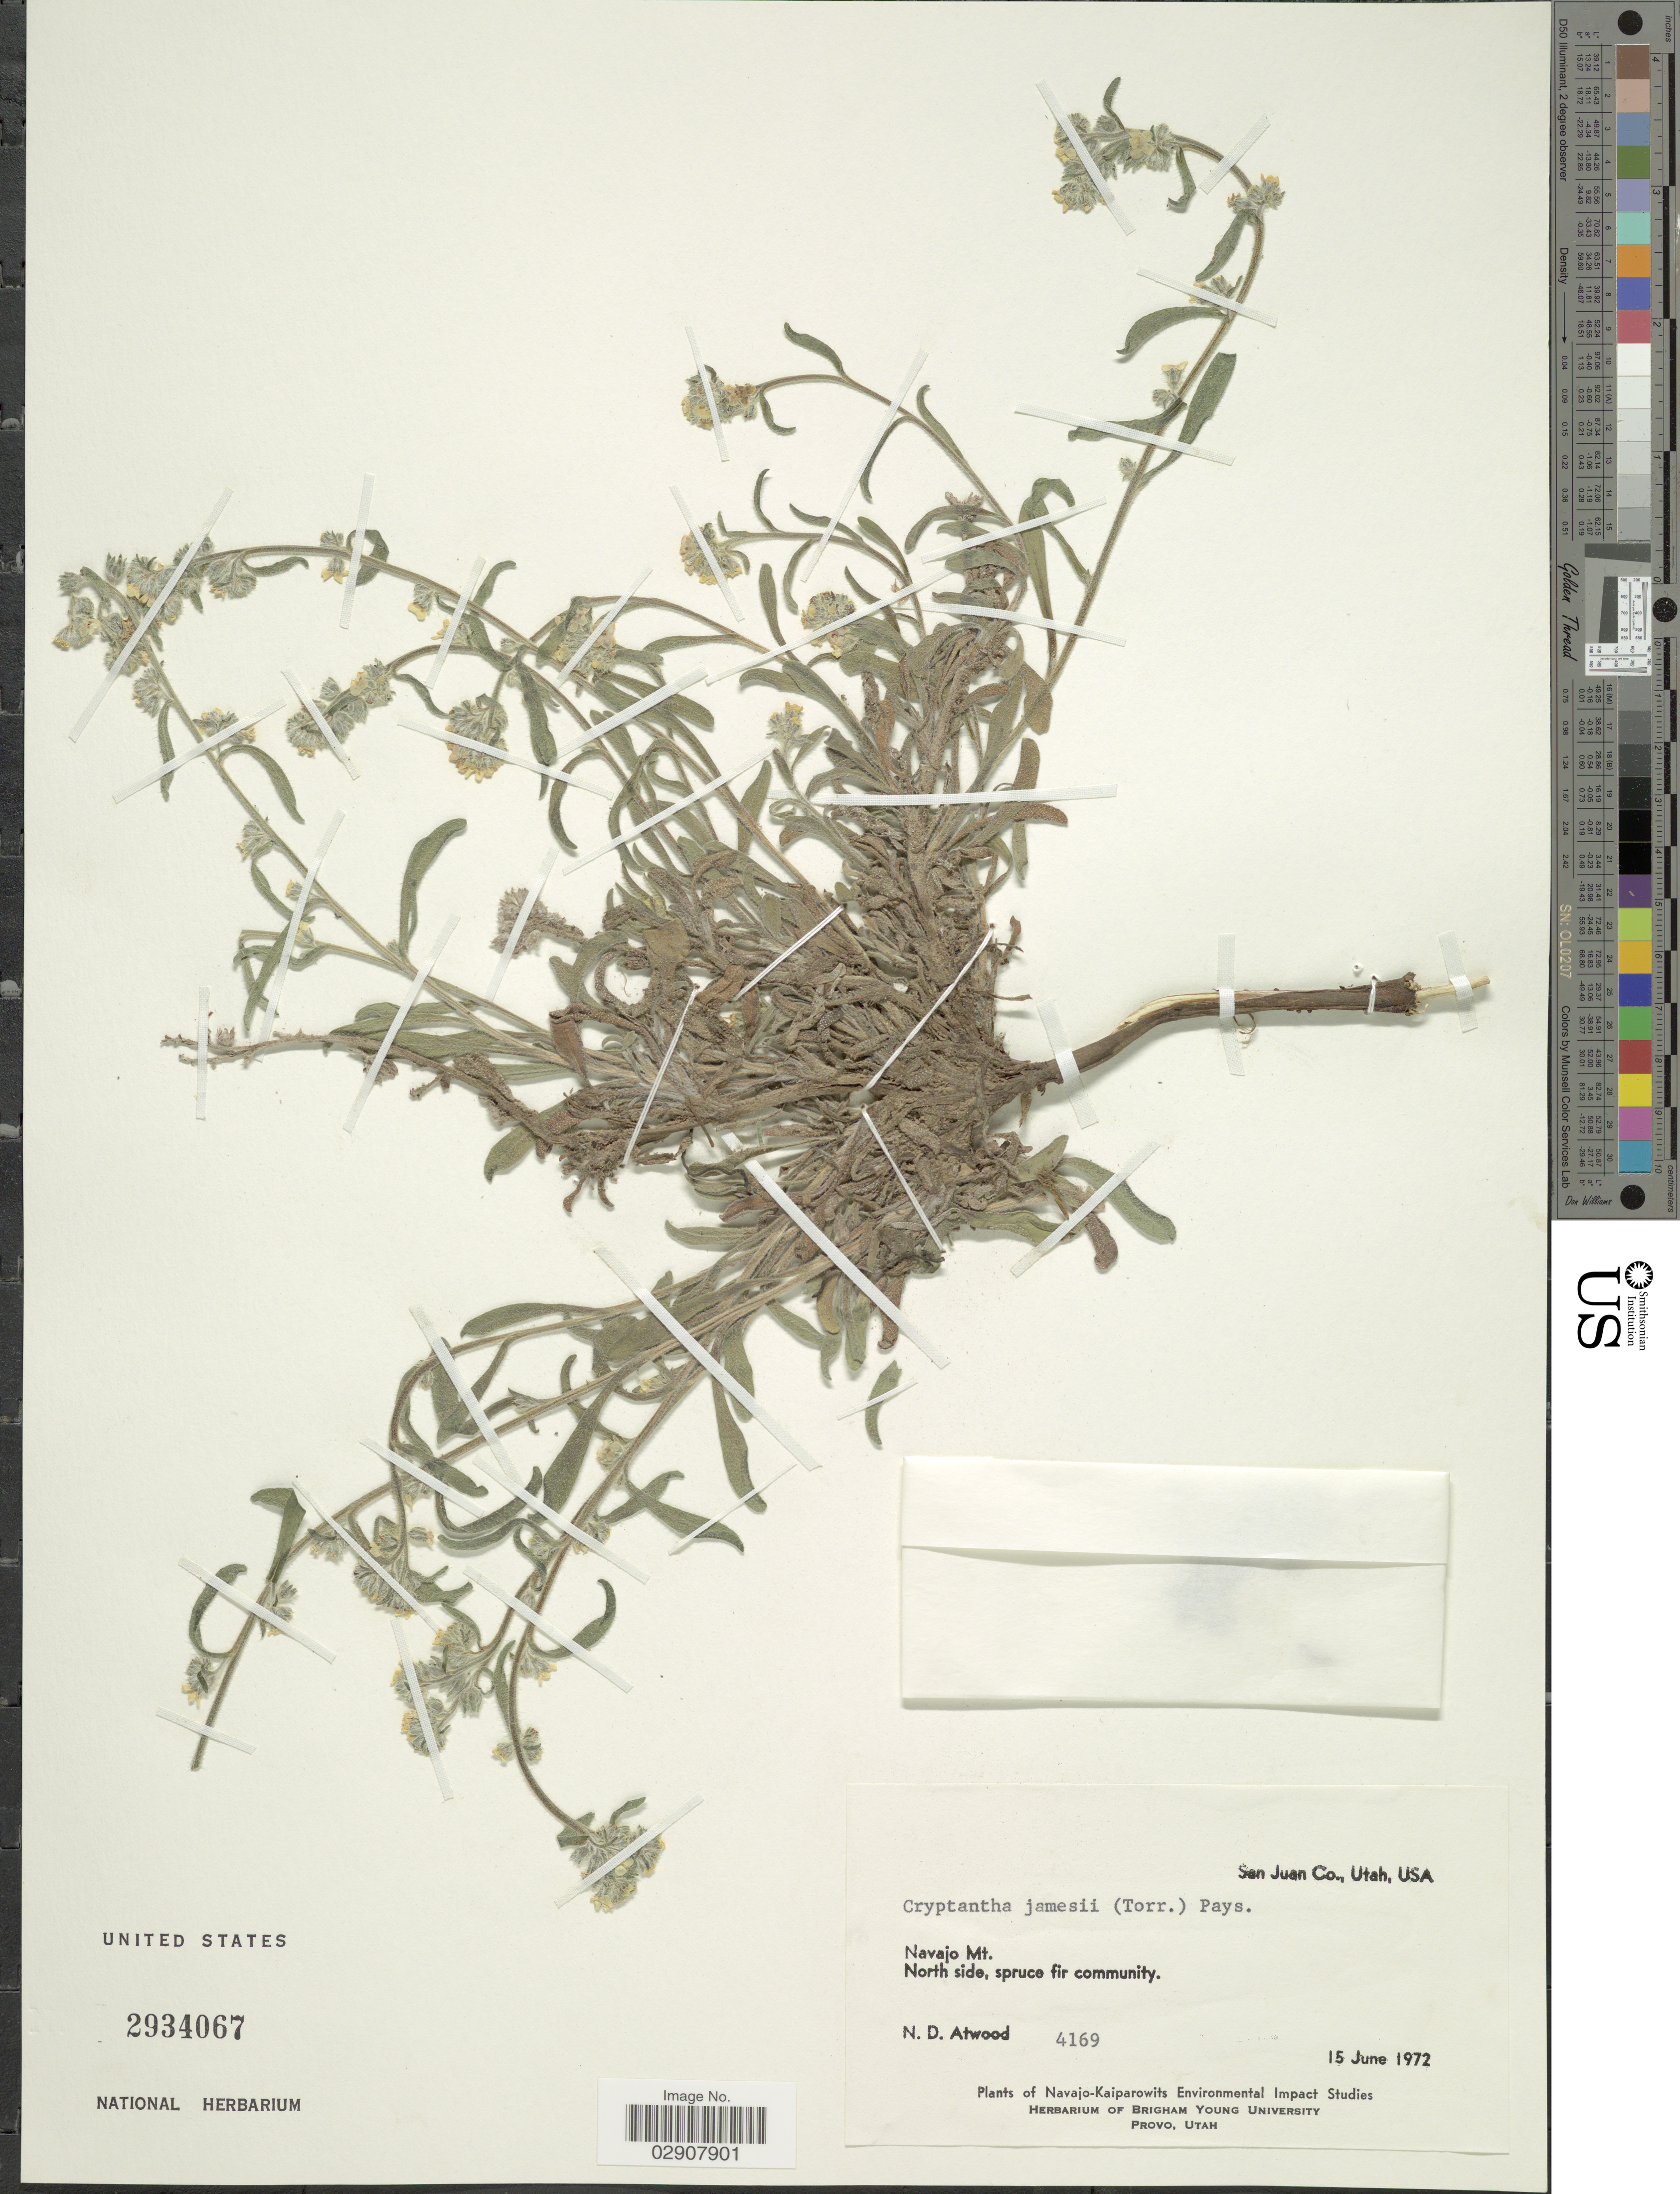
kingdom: Plantae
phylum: Tracheophyta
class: Magnoliopsida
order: Boraginales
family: Boraginaceae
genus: Cryptantha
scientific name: Cryptantha jamesii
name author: (Torr.) Payson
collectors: N. Atwood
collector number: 4169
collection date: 1972-06-15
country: United States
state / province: Utah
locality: Navajo Mt. North side, spruce fir community. San Juan Co., Utah, USA. Navajo-Kaiparowits.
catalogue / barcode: US 2934067